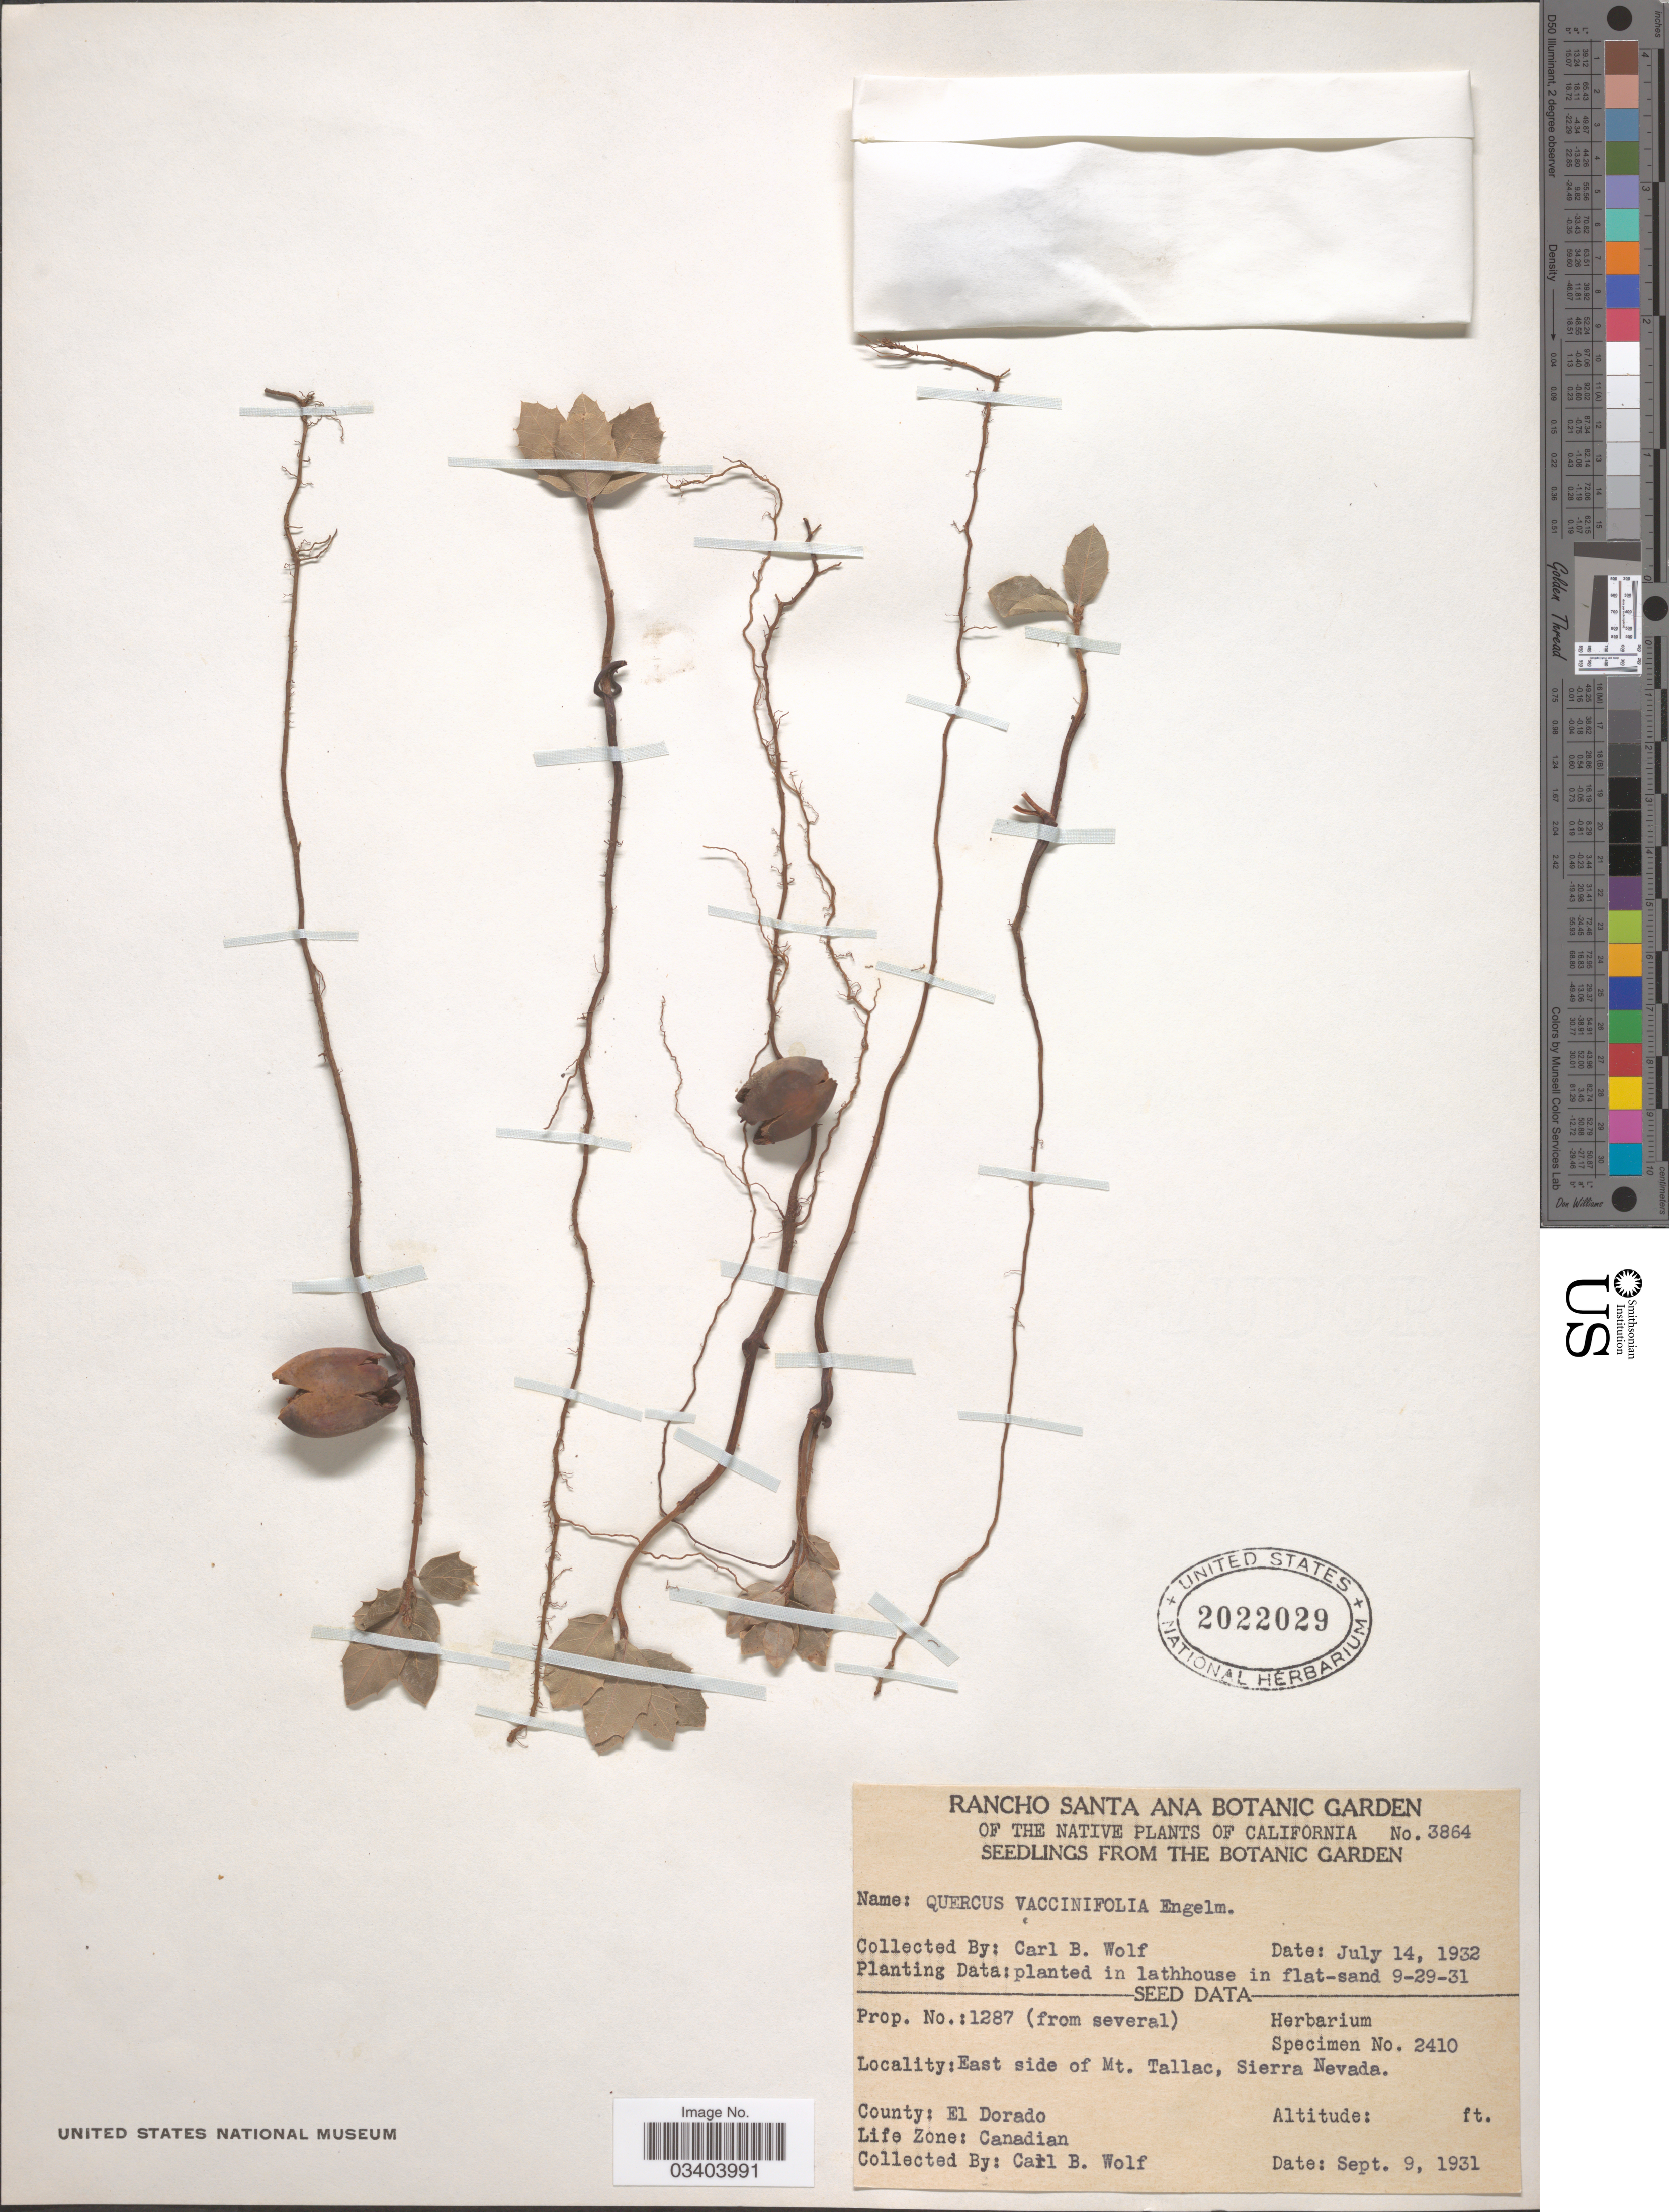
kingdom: Plantae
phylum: Tracheophyta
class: Magnoliopsida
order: Fagales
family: Fagaceae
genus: Quercus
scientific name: Quercus chrysolepis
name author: Liebm.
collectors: C. B. Wolf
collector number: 3864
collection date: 1932-07-14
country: United States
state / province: California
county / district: Orange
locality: Rancho Santa Ana Botanic Garden. Planted in lathhouse in flat-sand.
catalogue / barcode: US 2022029